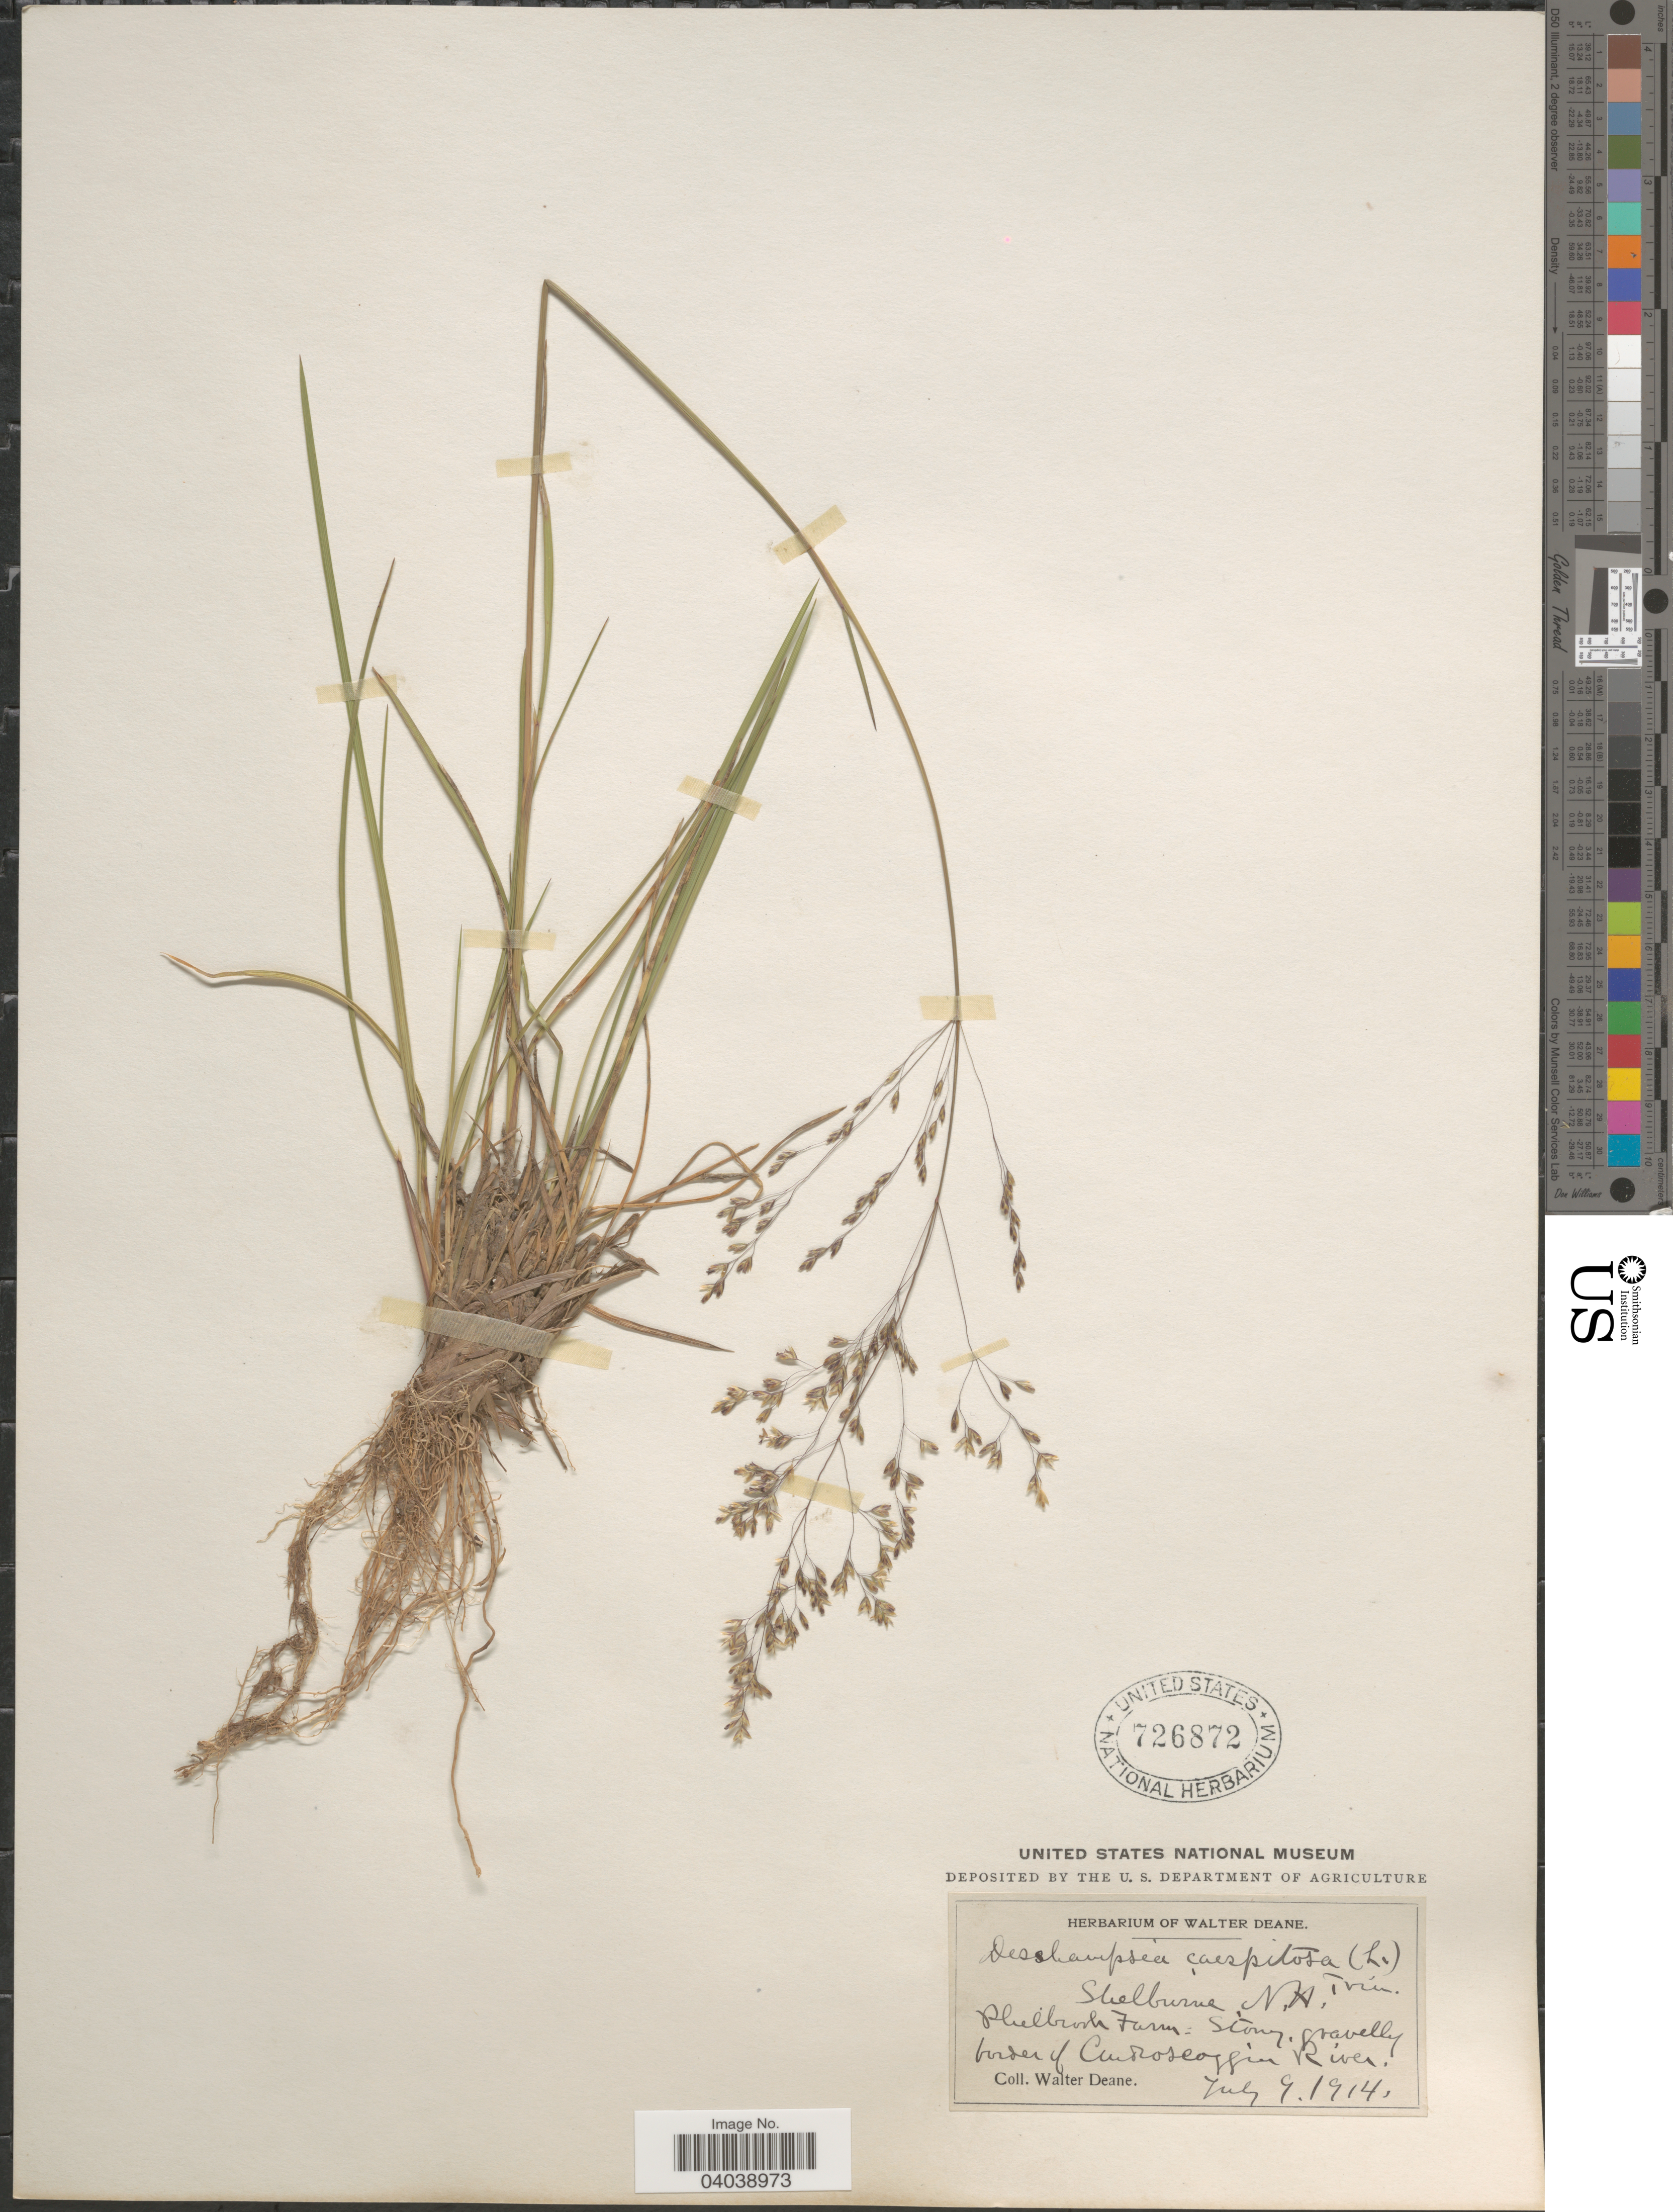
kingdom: Plantae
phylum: Tracheophyta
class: Liliopsida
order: Poales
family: Poaceae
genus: Deschampsia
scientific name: Deschampsia cespitosa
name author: (L.) P. Beauv.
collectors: W. Deane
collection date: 1914-07-09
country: United States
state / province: New Hampshire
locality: Shelburne. Phelbrook Farm; Stony. gravelly border of Androscoggin River.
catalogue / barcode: US 726872